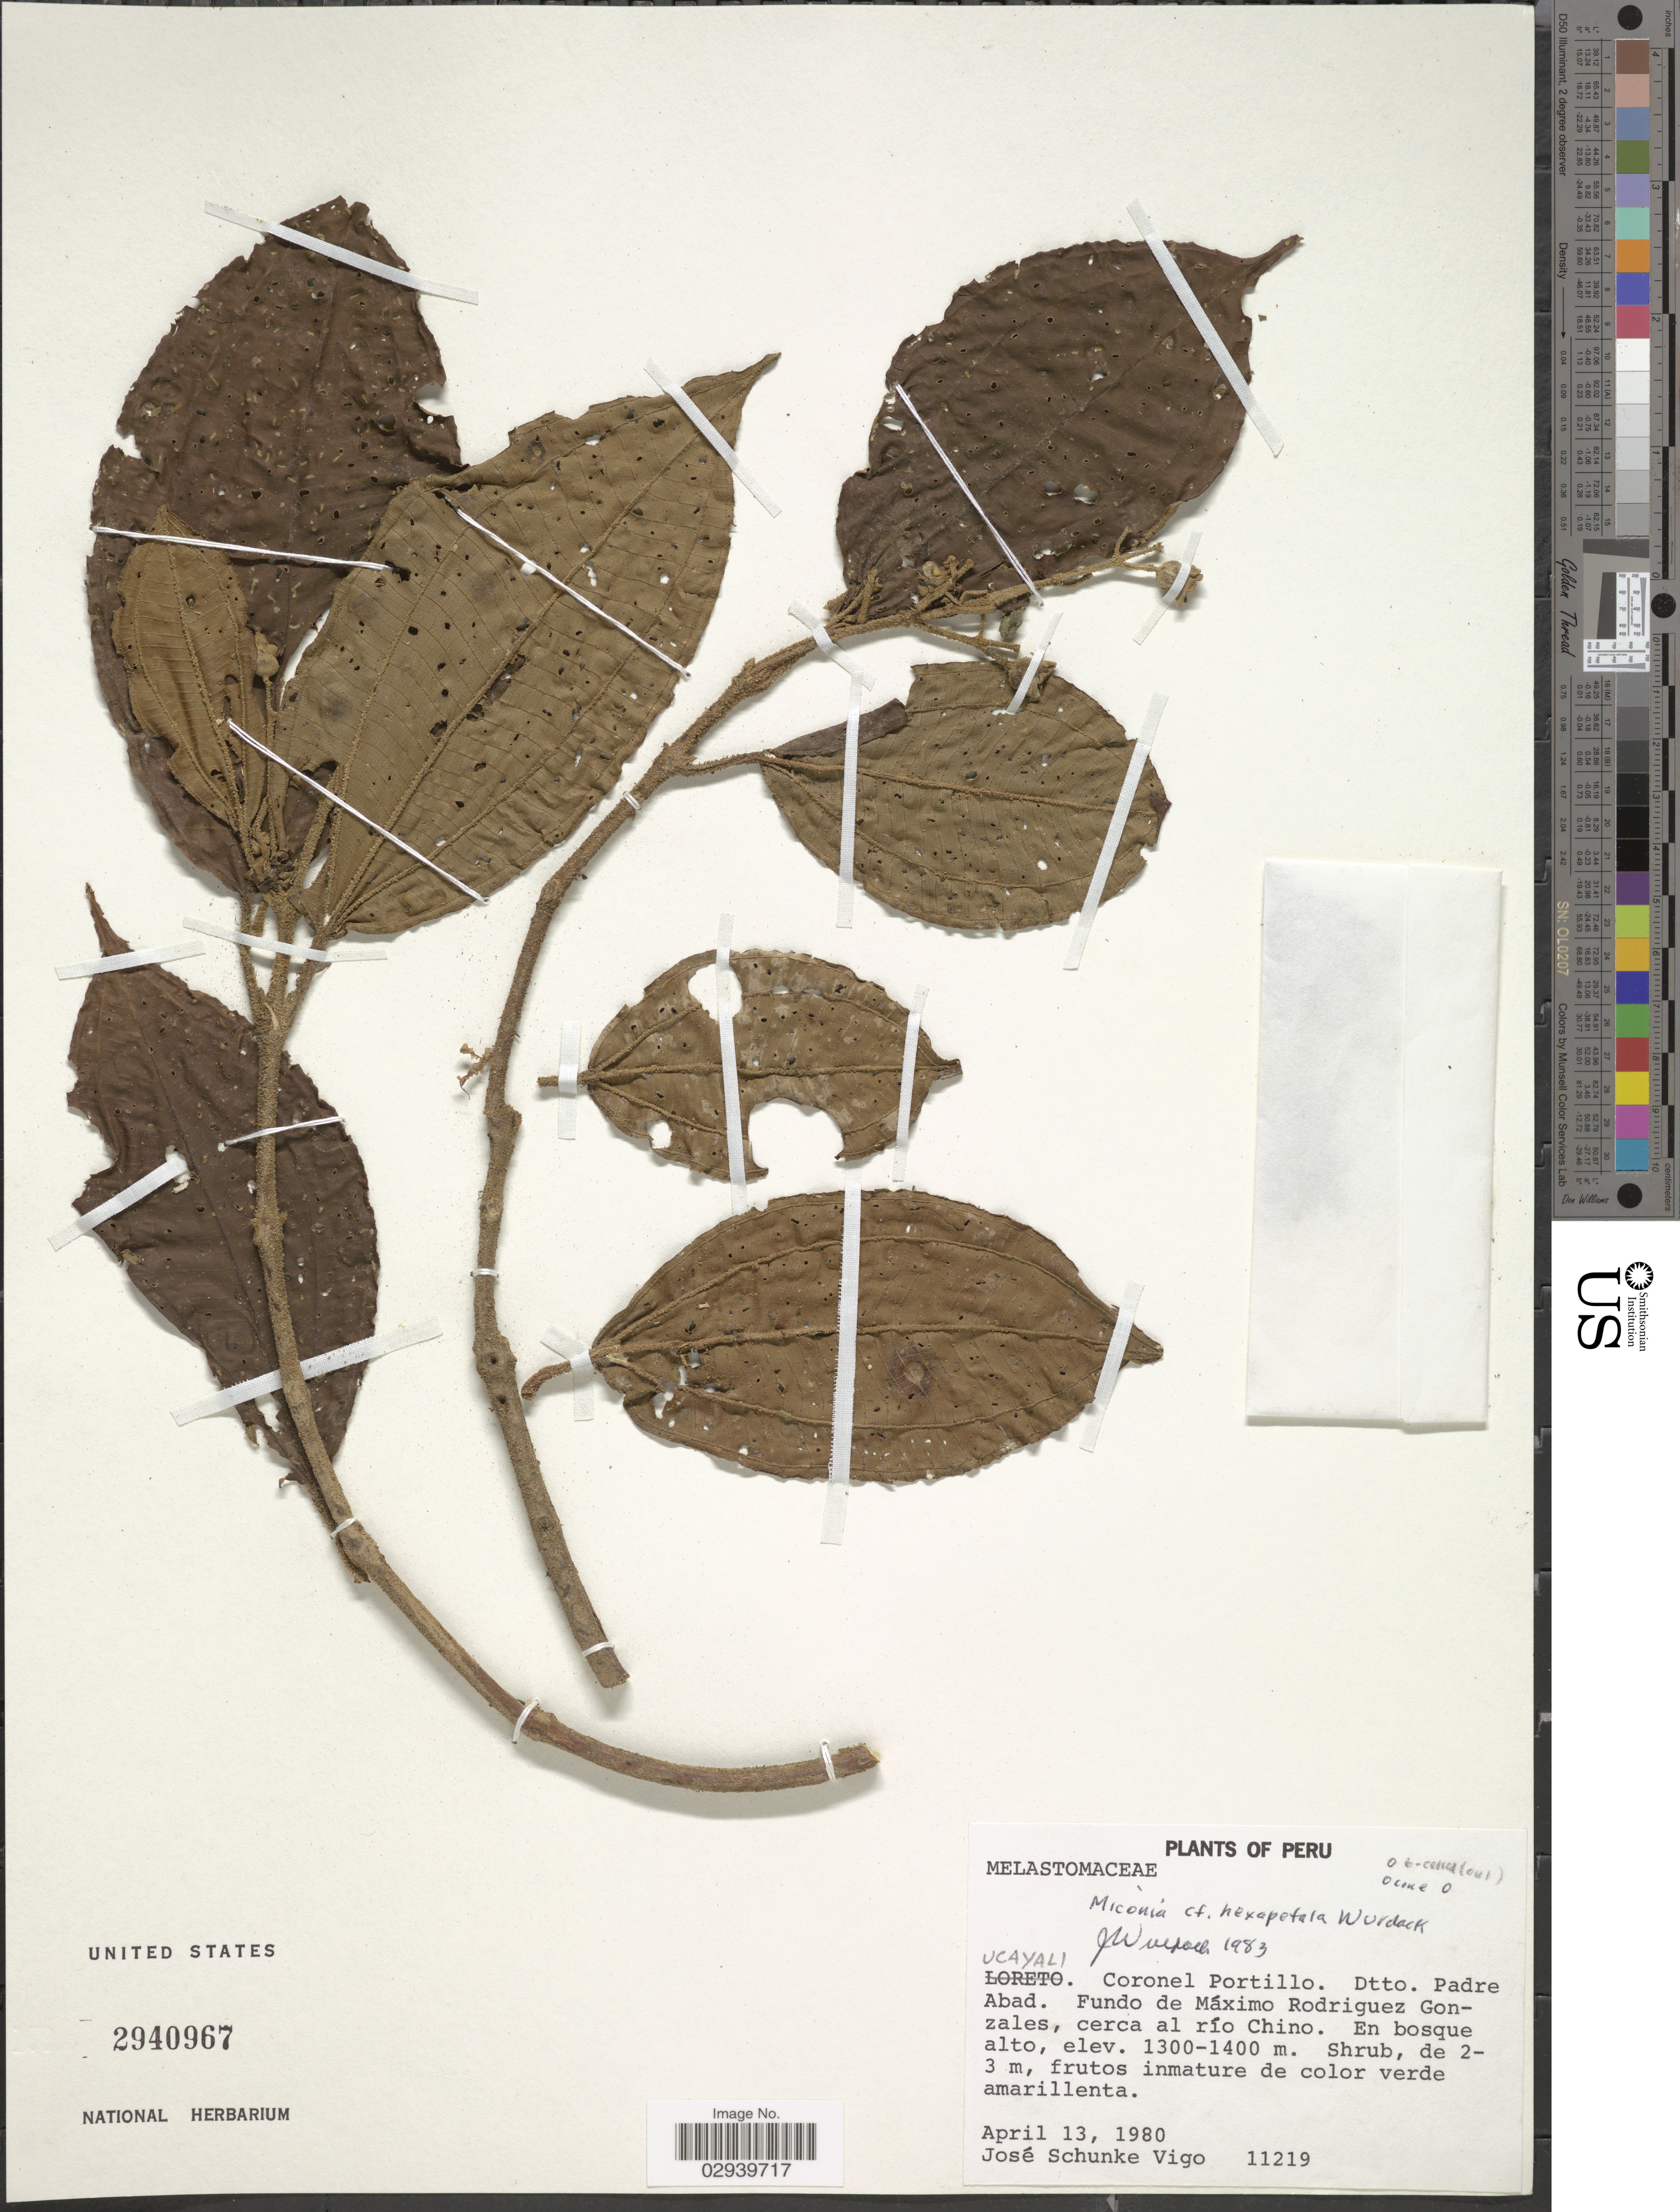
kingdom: Plantae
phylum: Tracheophyta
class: Magnoliopsida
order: Myrtales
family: Melastomataceae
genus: Miconia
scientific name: Miconia hexapetala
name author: Wurdack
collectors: J. Schunke Vigo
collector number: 11219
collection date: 1980-04-13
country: Peru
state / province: Ucayali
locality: Coronel Portillo. Dtto. Padre Abad. Fundo de Máximo Rodriguez Gonzales, cerca al río Chino.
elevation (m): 1300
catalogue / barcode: US 2940967